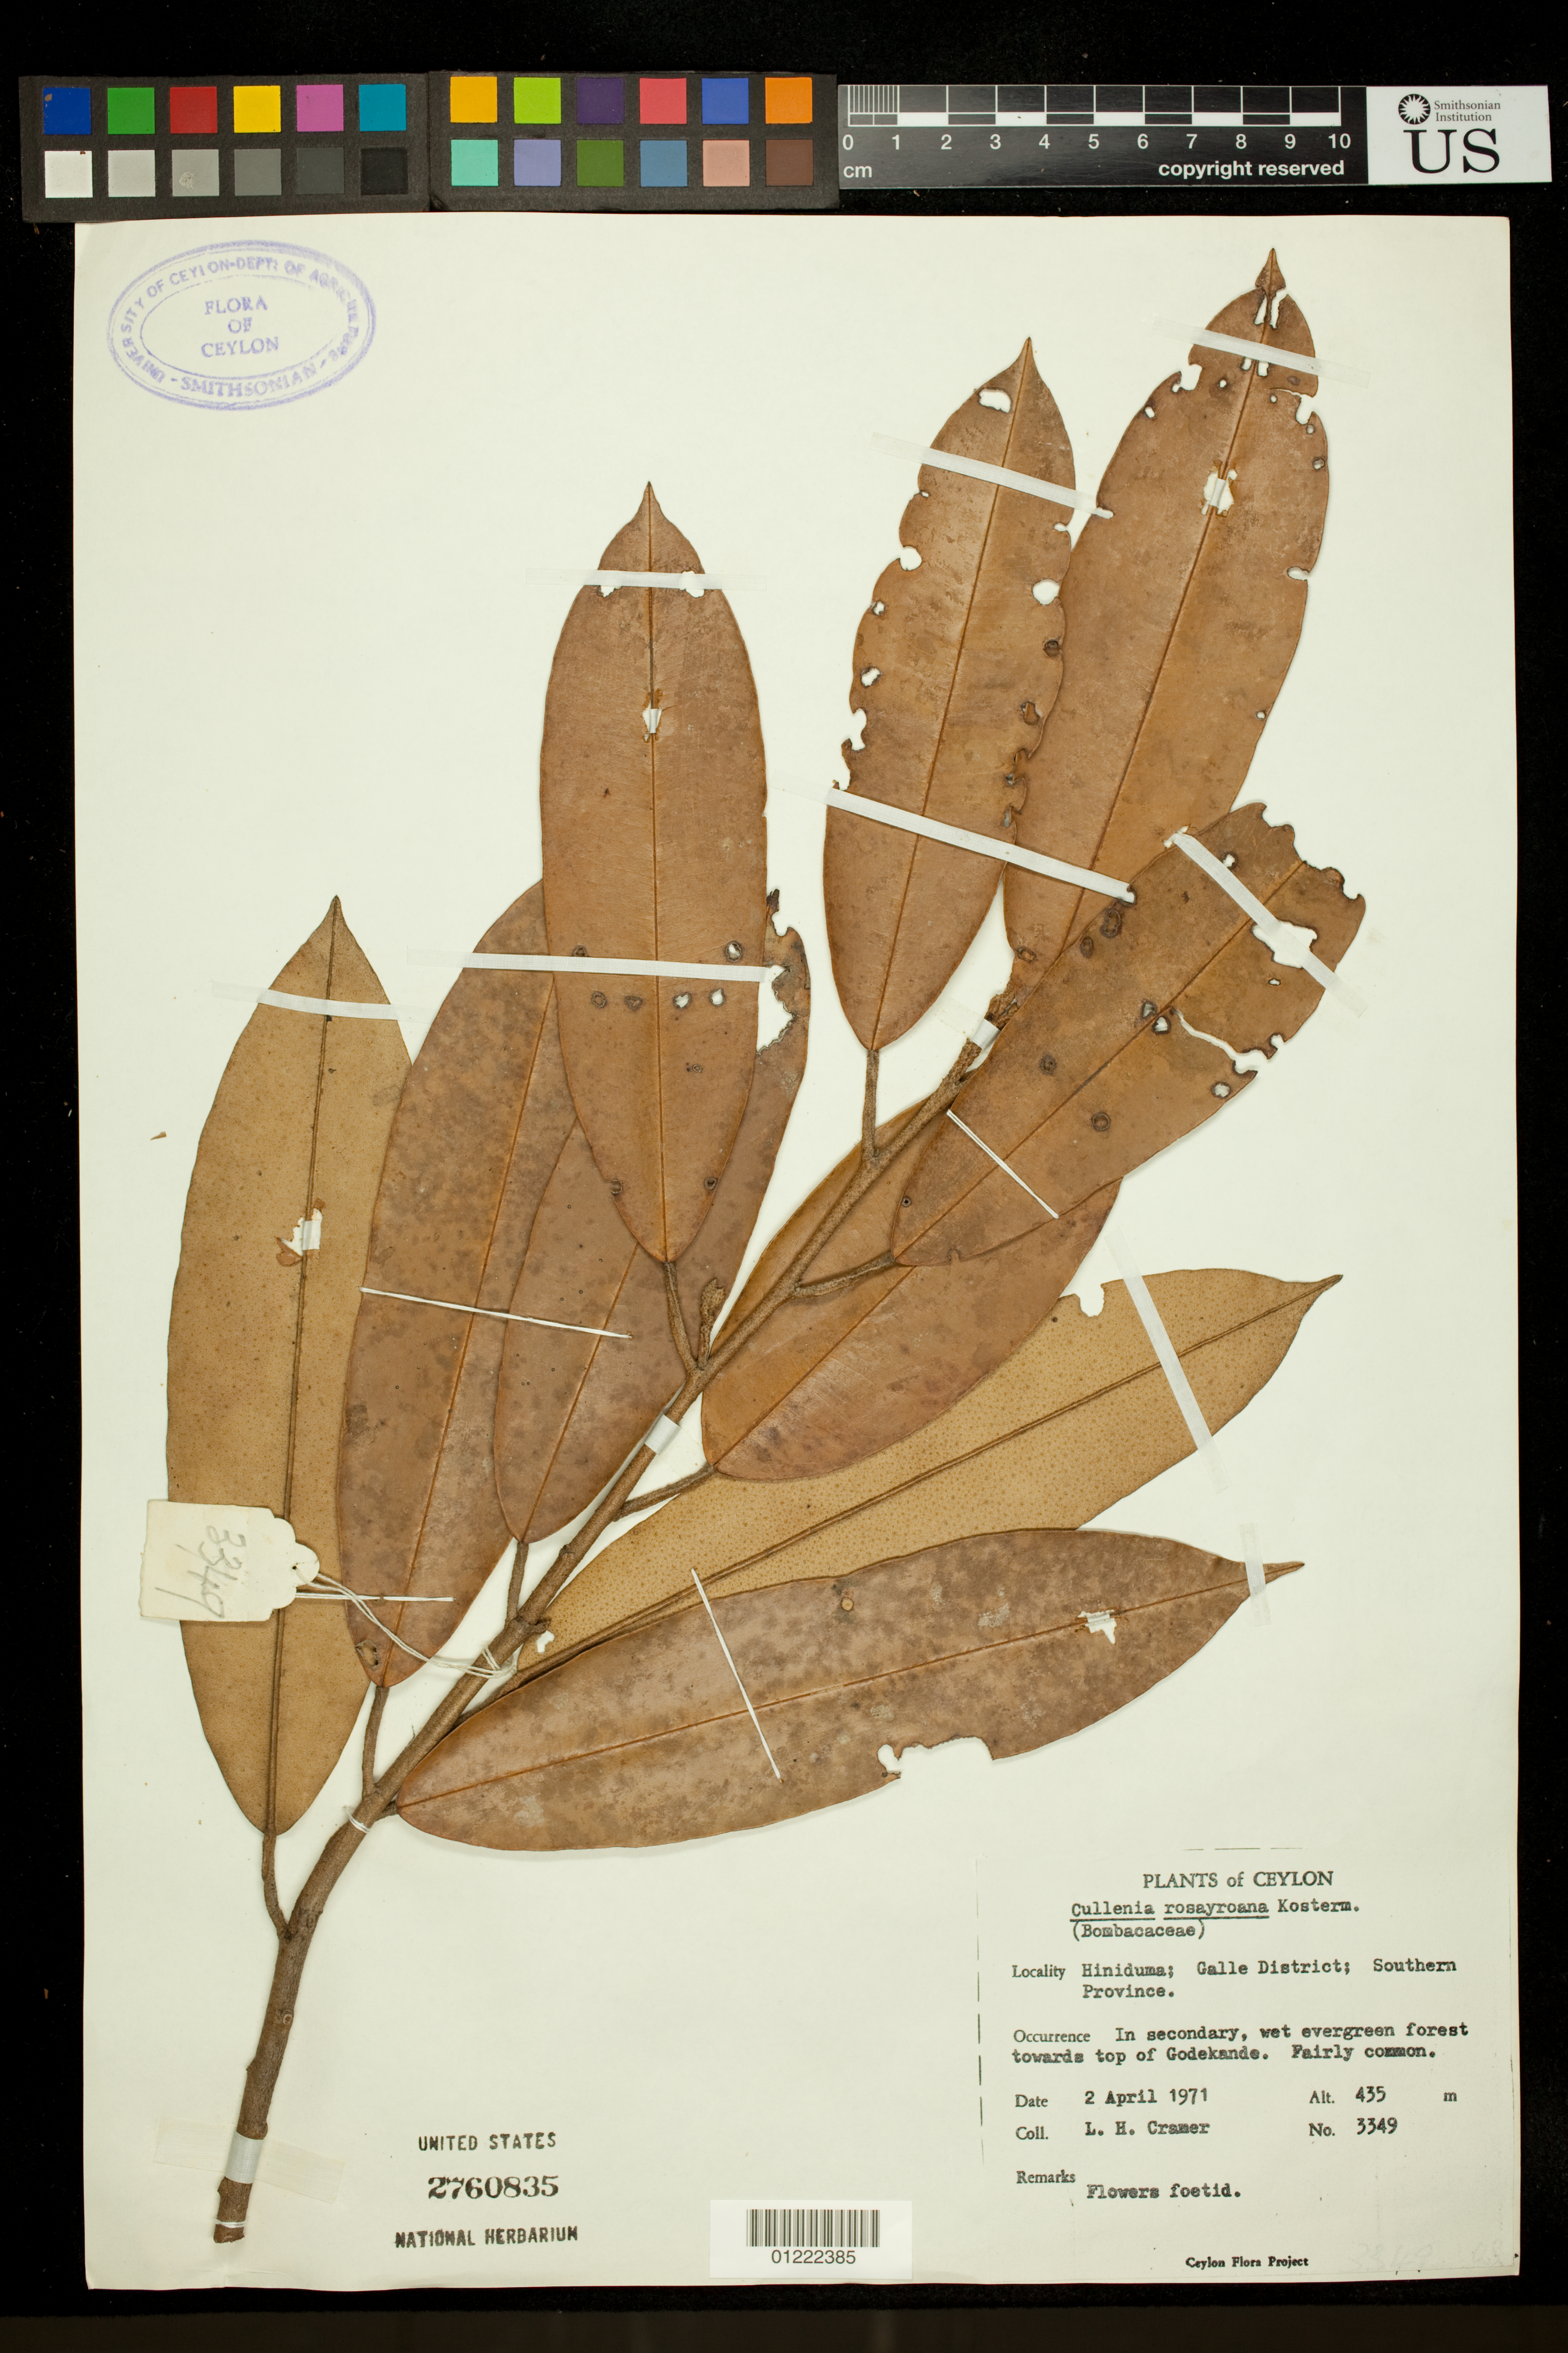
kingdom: Plantae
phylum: Tracheophyta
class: Magnoliopsida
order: Malvales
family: Malvaceae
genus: Cullenia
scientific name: Cullenia rosayroana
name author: Kosterm.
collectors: L. H. Cramer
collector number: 3349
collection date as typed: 4/2/1971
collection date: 1971-04-02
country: Sri Lanka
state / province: Southern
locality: Hiniduma; Galle District; Southern Province. In secondary, wet evergreen forest towards top of Godekande. Fairly common.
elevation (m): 435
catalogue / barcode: US 2760835